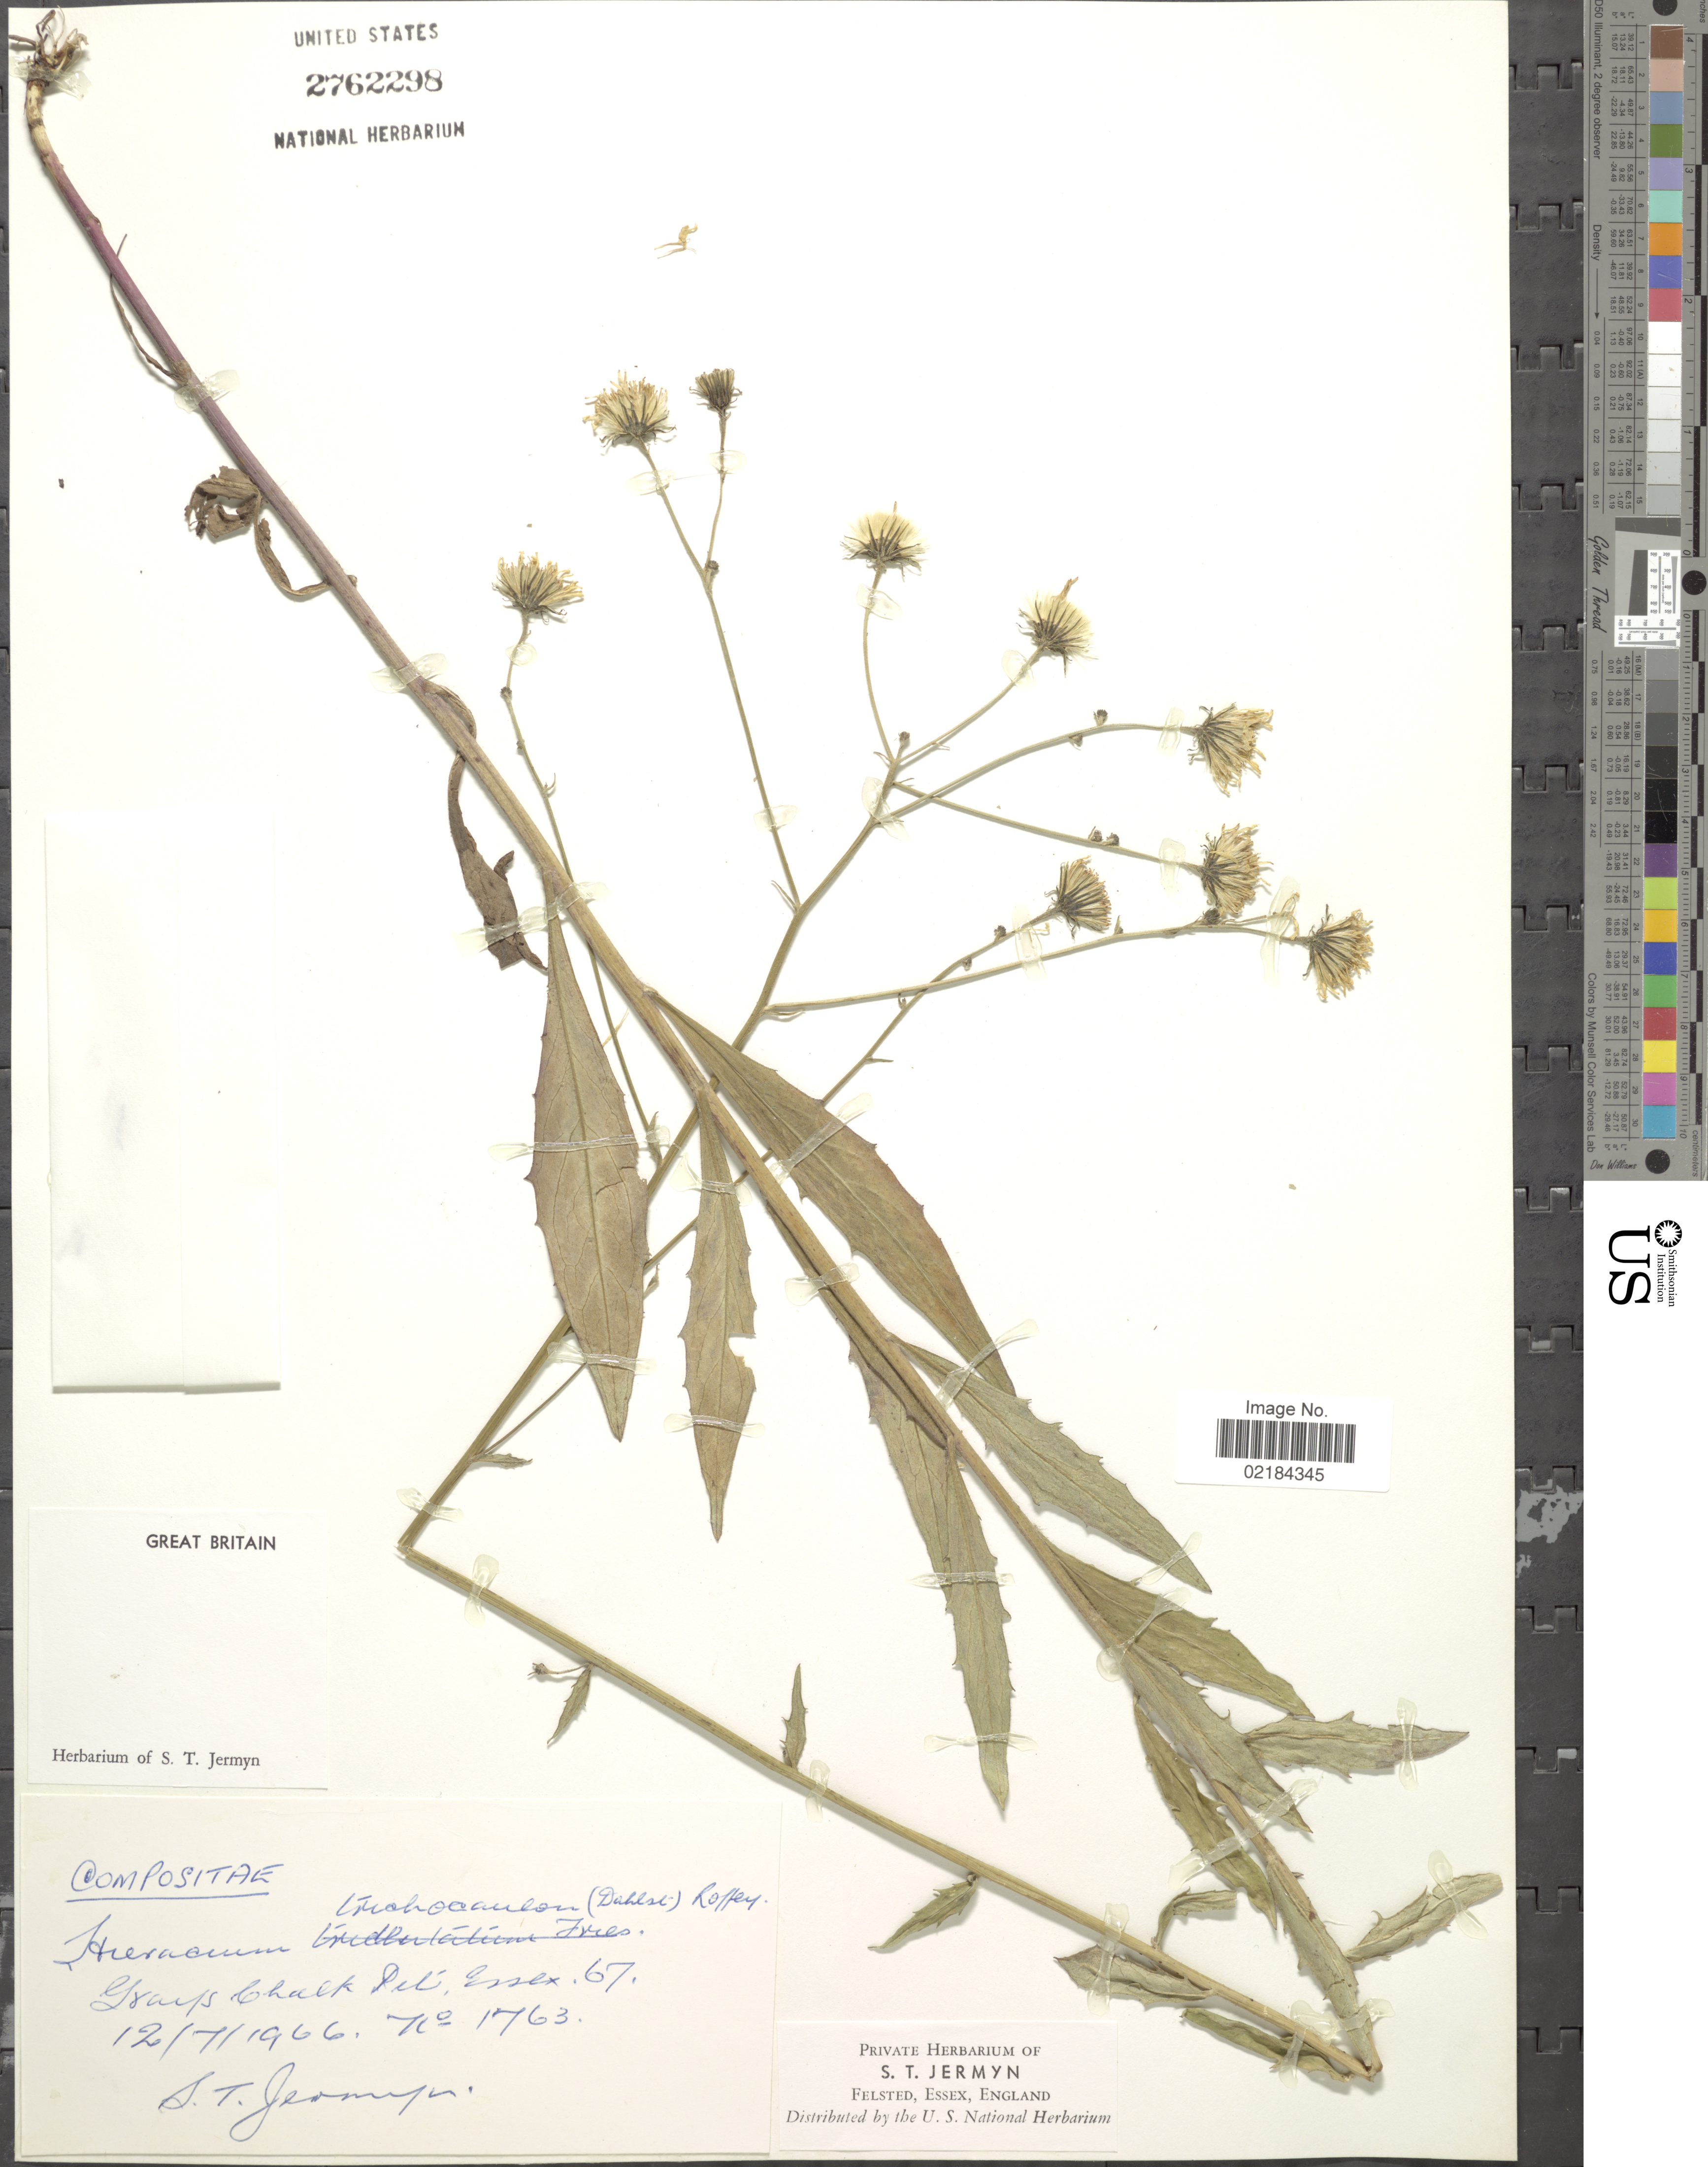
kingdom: Plantae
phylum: Tracheophyta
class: Magnoliopsida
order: Asterales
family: Asteraceae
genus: Hieracium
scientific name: Hieracium trichocaulon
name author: (Dahlst.) Johanss.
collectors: S. Jermyn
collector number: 1763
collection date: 1966-07-12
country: United Kingdom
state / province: England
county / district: Essex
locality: Grays Chalk Pit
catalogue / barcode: US 2762298